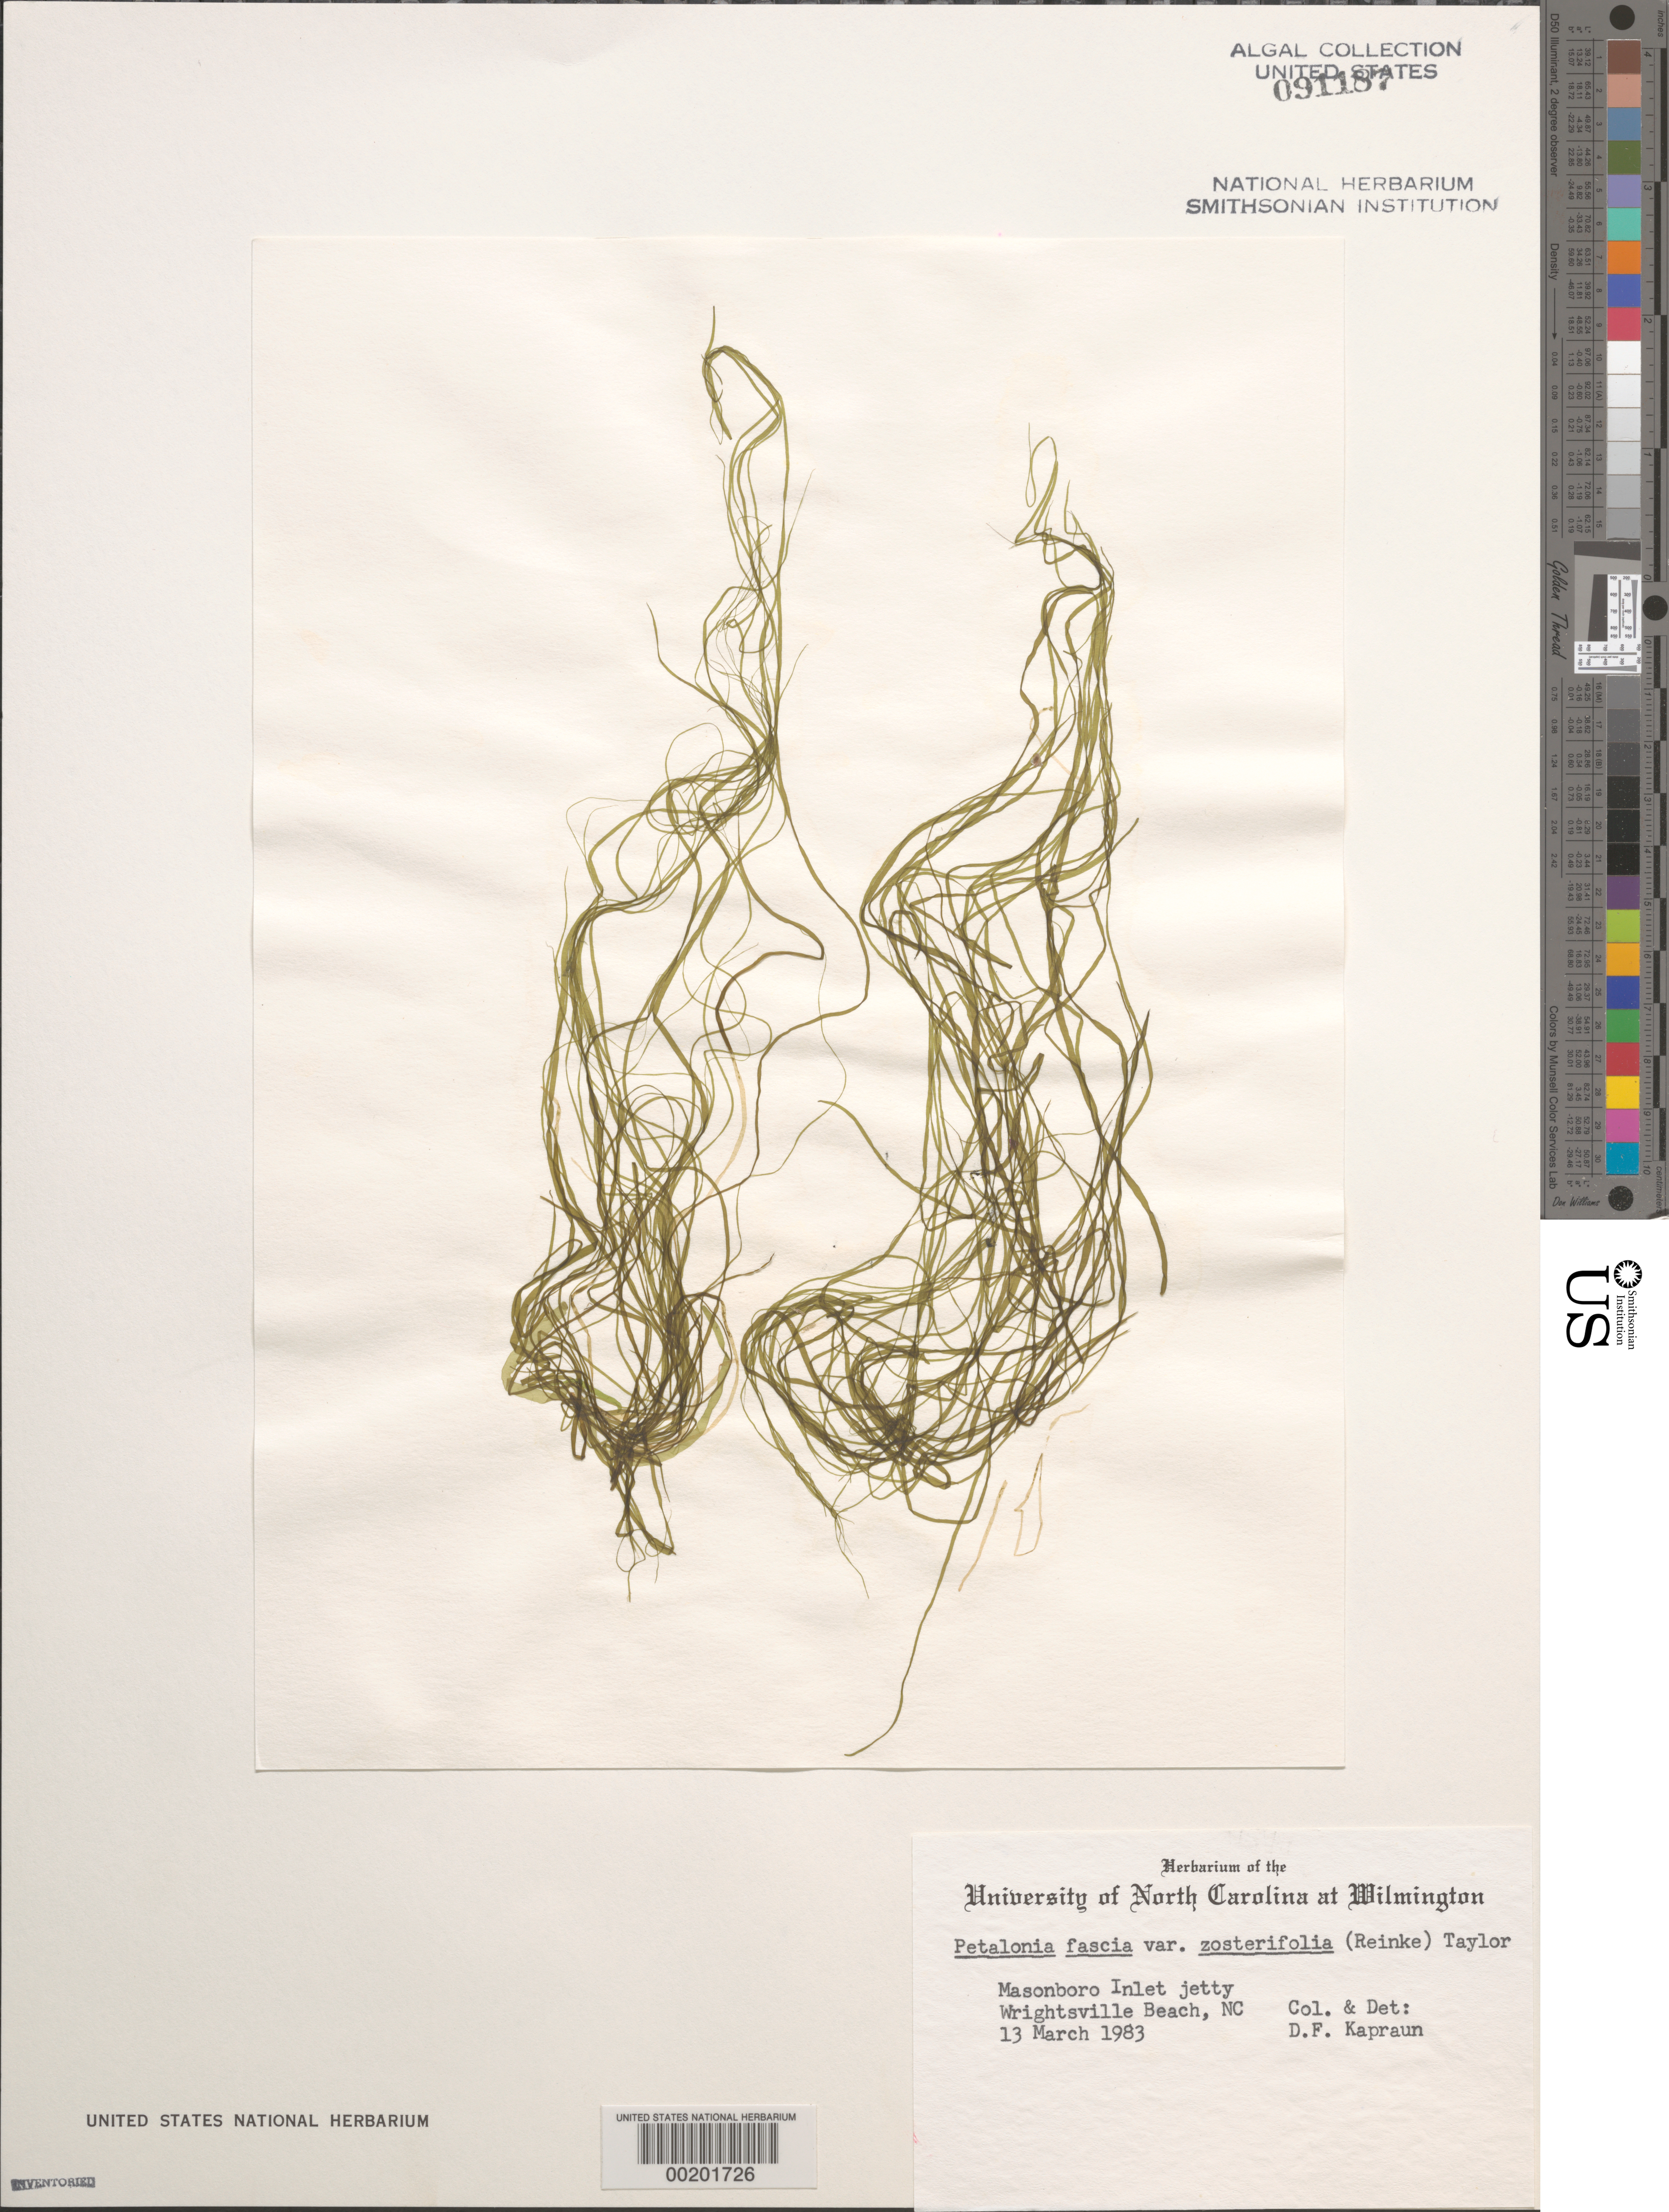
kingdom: Chromista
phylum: Ochrophyta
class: Phaeophyceae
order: Scytosiphonales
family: Scytosiphonaceae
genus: Petalonia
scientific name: Petalonia fascia var. zosterifolia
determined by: Kapraun, D. F.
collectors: D. F. Kapraun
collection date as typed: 13 Mar 1983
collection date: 1983-03-13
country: United States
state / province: North Carolina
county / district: New Hanover County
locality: Wrightsville Beach, Masonboro Inlet jetty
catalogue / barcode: US 91187